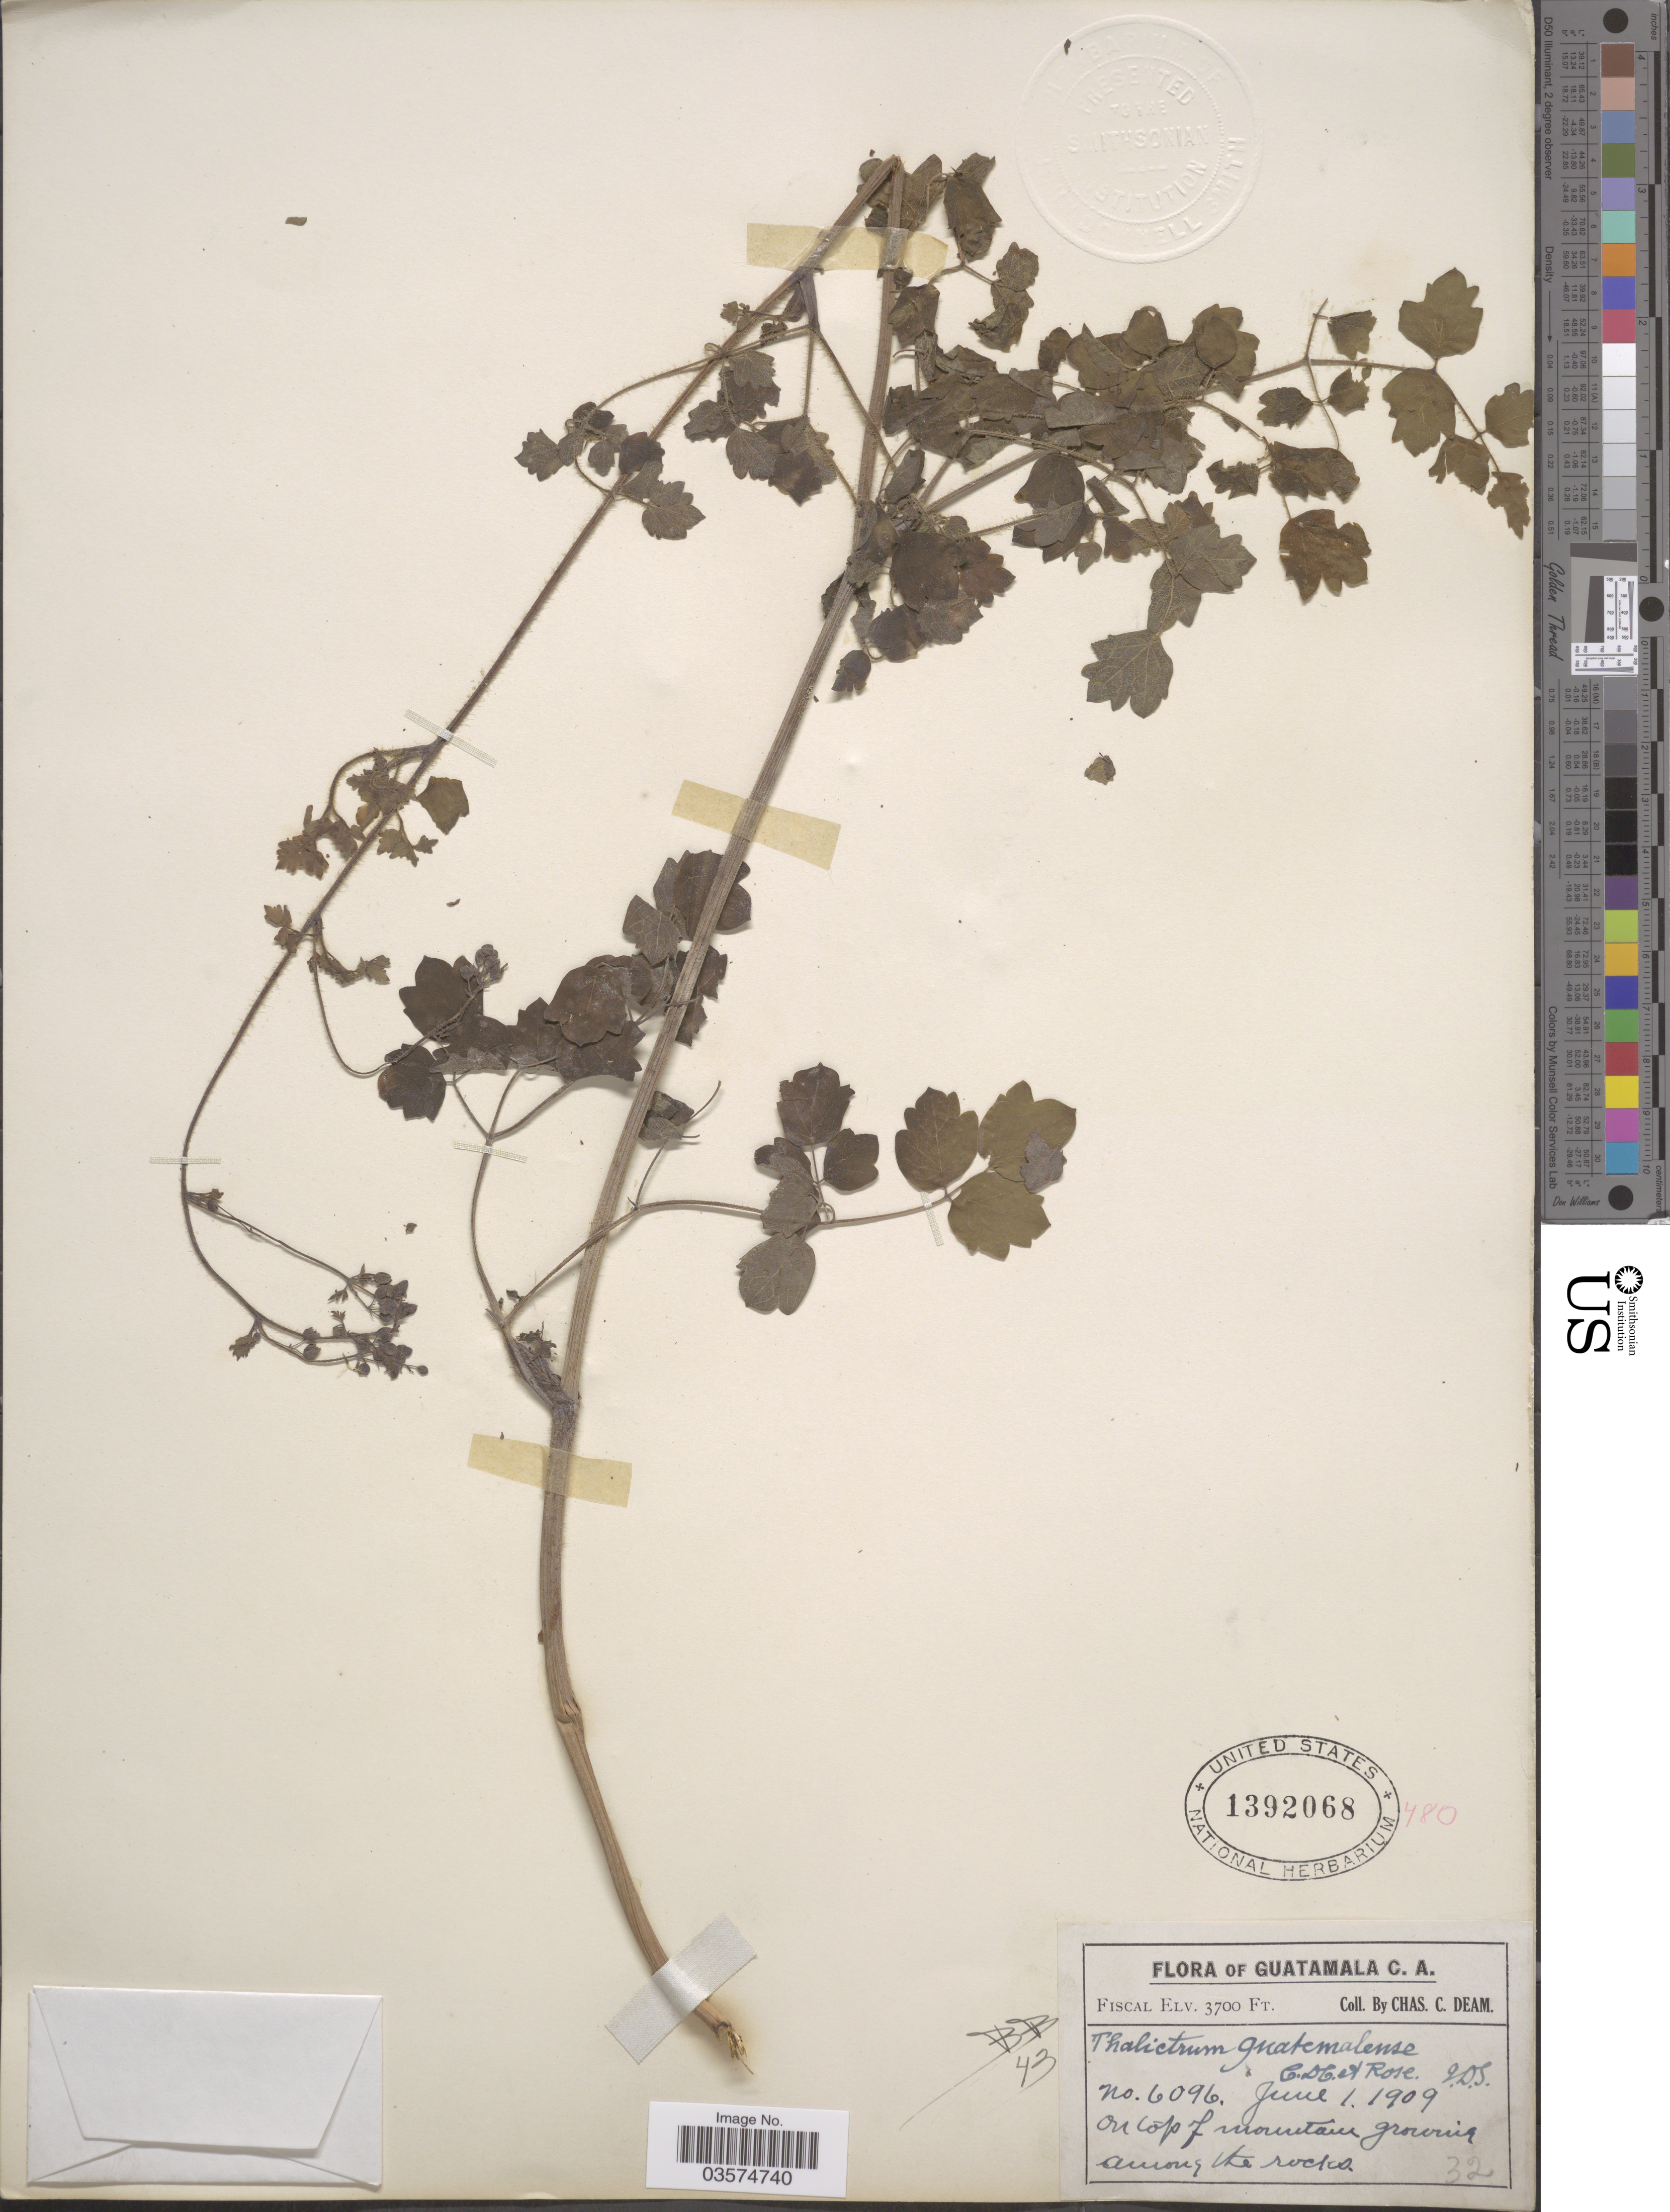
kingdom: Plantae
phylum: Tracheophyta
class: Magnoliopsida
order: Ranunculales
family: Ranunculaceae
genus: Thalictrum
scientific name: Thalictrum guatemalense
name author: C. DC. & Rose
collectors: C. C. Deam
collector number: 6096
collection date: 1909-06-01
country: Guatemala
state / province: Guatemala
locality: On top of mountain growing among the rocks.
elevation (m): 1128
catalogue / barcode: US 1392068